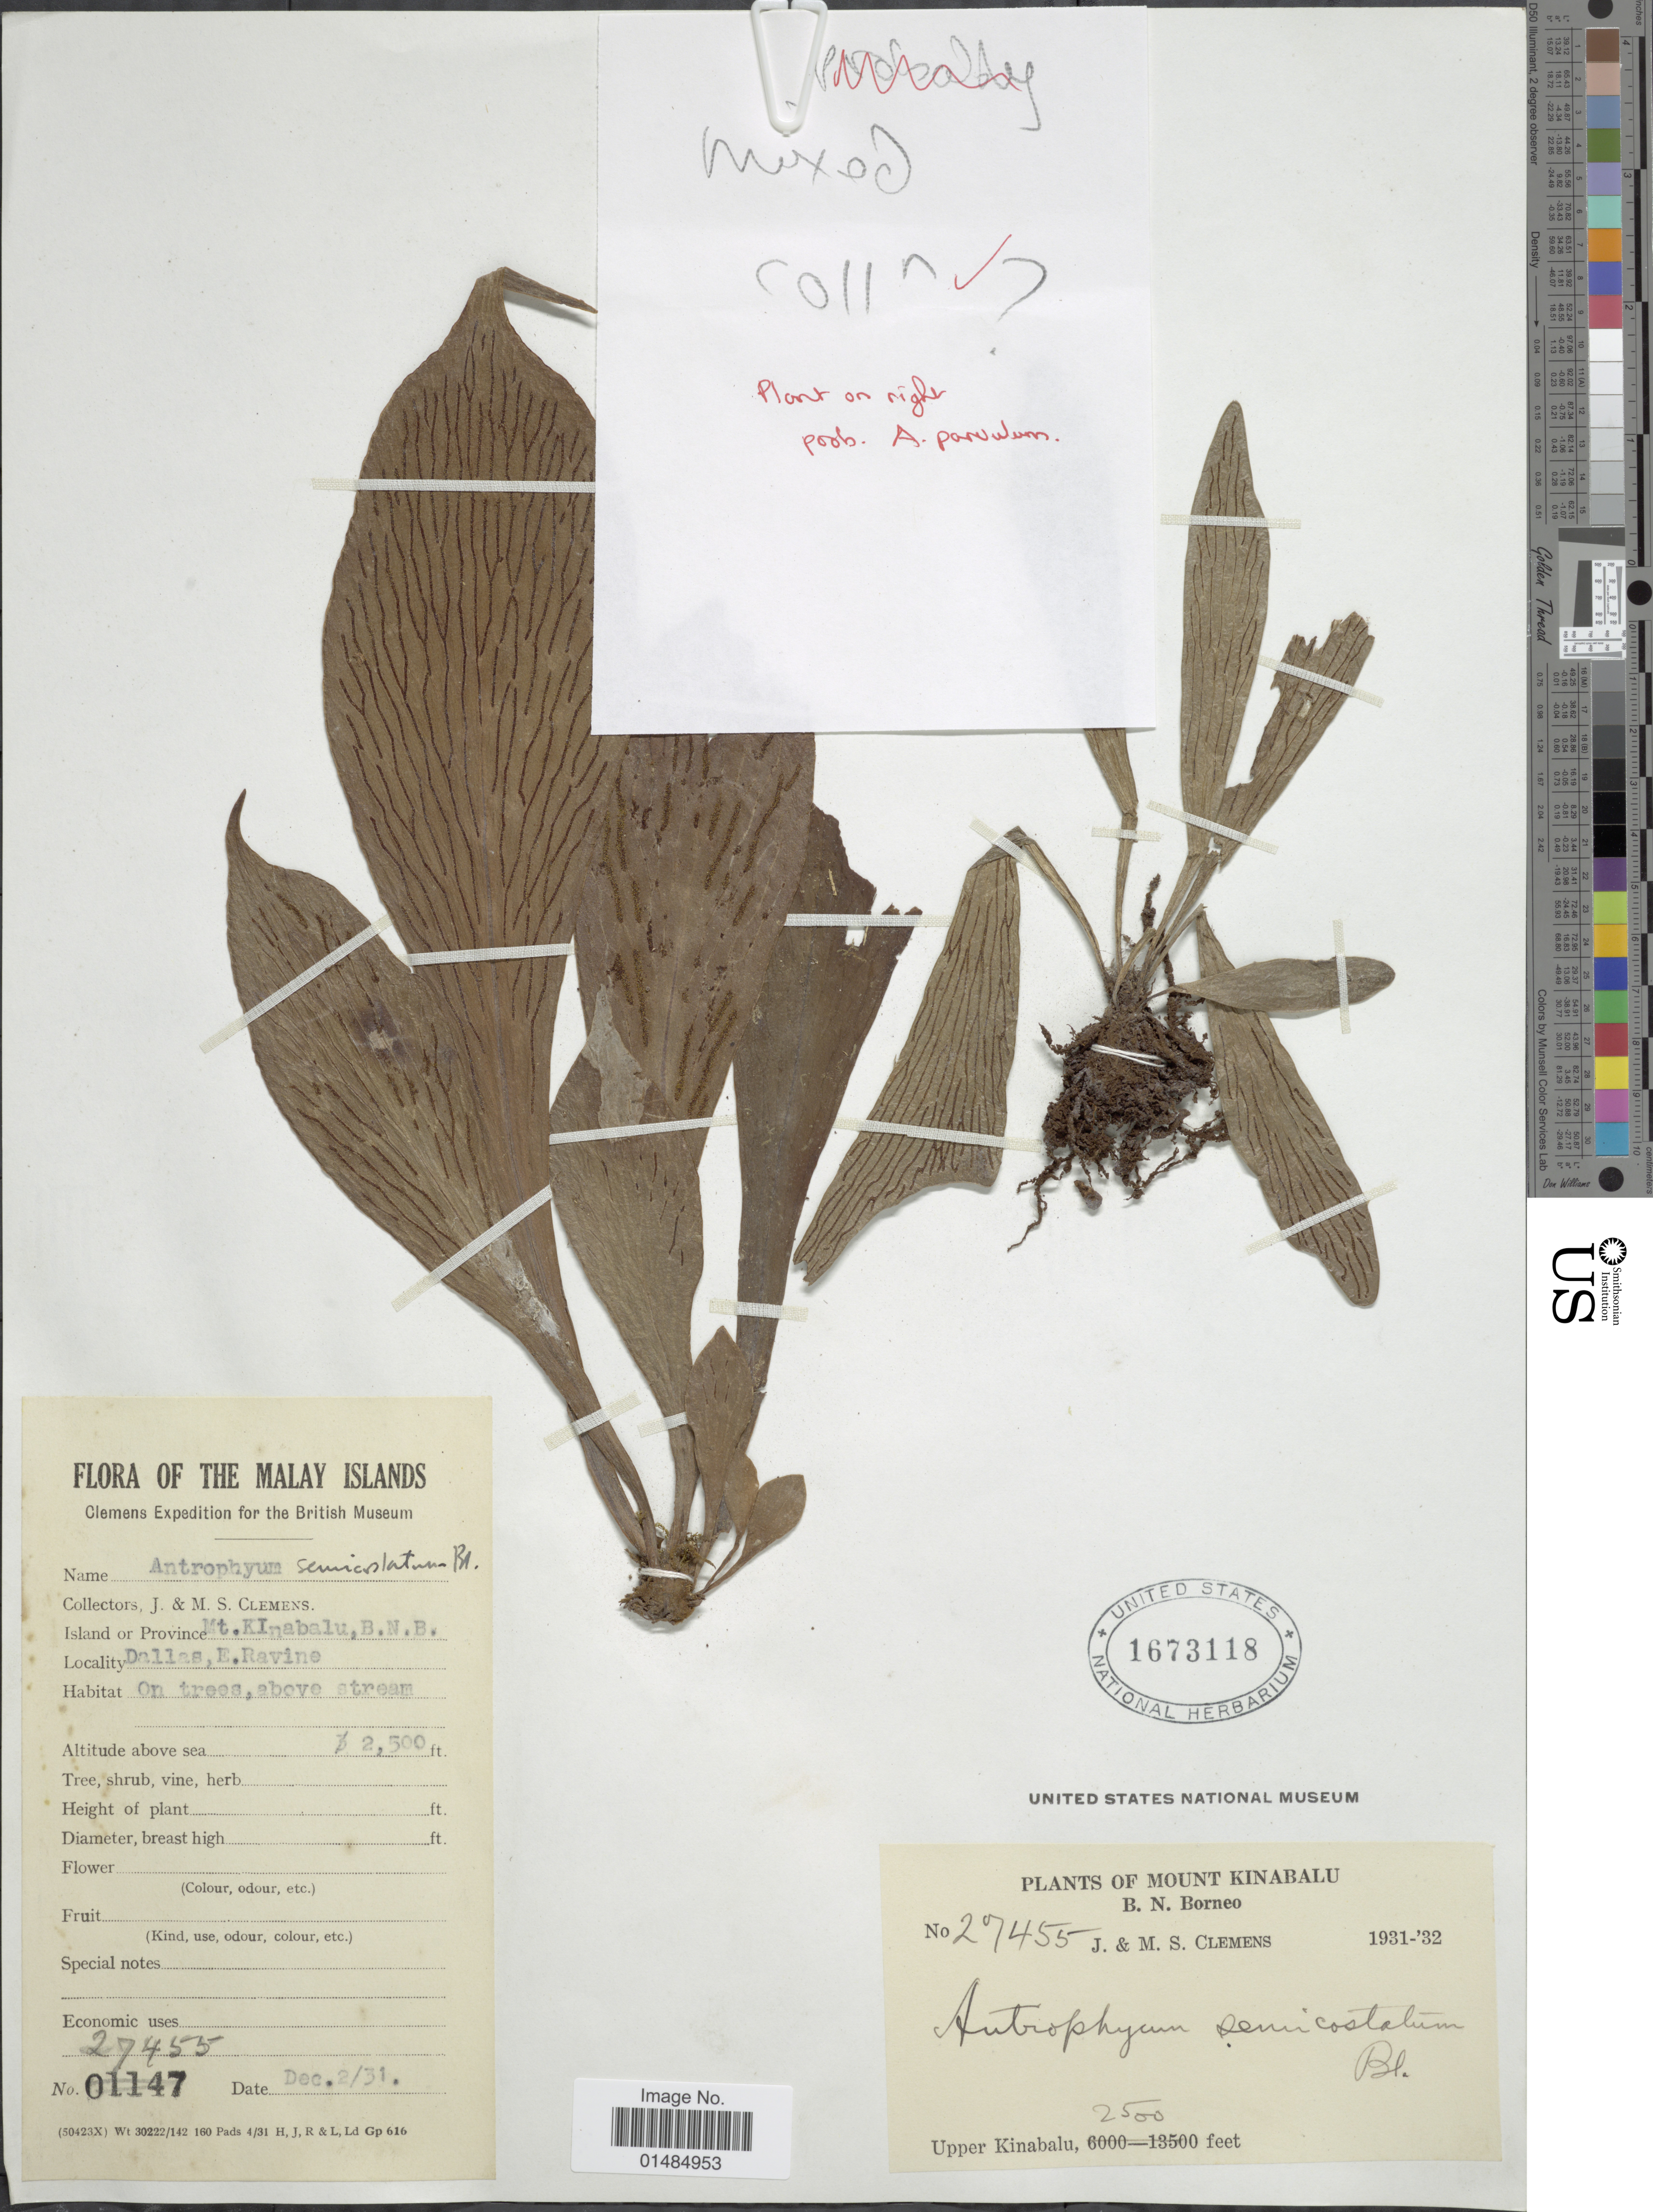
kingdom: Plantae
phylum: Tracheophyta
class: Polypodiopsida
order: Polypodiales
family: Pteridaceae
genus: Antrophyum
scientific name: Antrophyum semicostatum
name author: Blume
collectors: J. Clemens & M. S. Clemens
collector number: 27455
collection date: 1931-12-02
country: Malaysia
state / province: Sabah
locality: Mount Kinabalu, B.N. Borneo, Upper Kinabalu, Dallas, E. Ravine, Malay islands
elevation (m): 762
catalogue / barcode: US 1673118